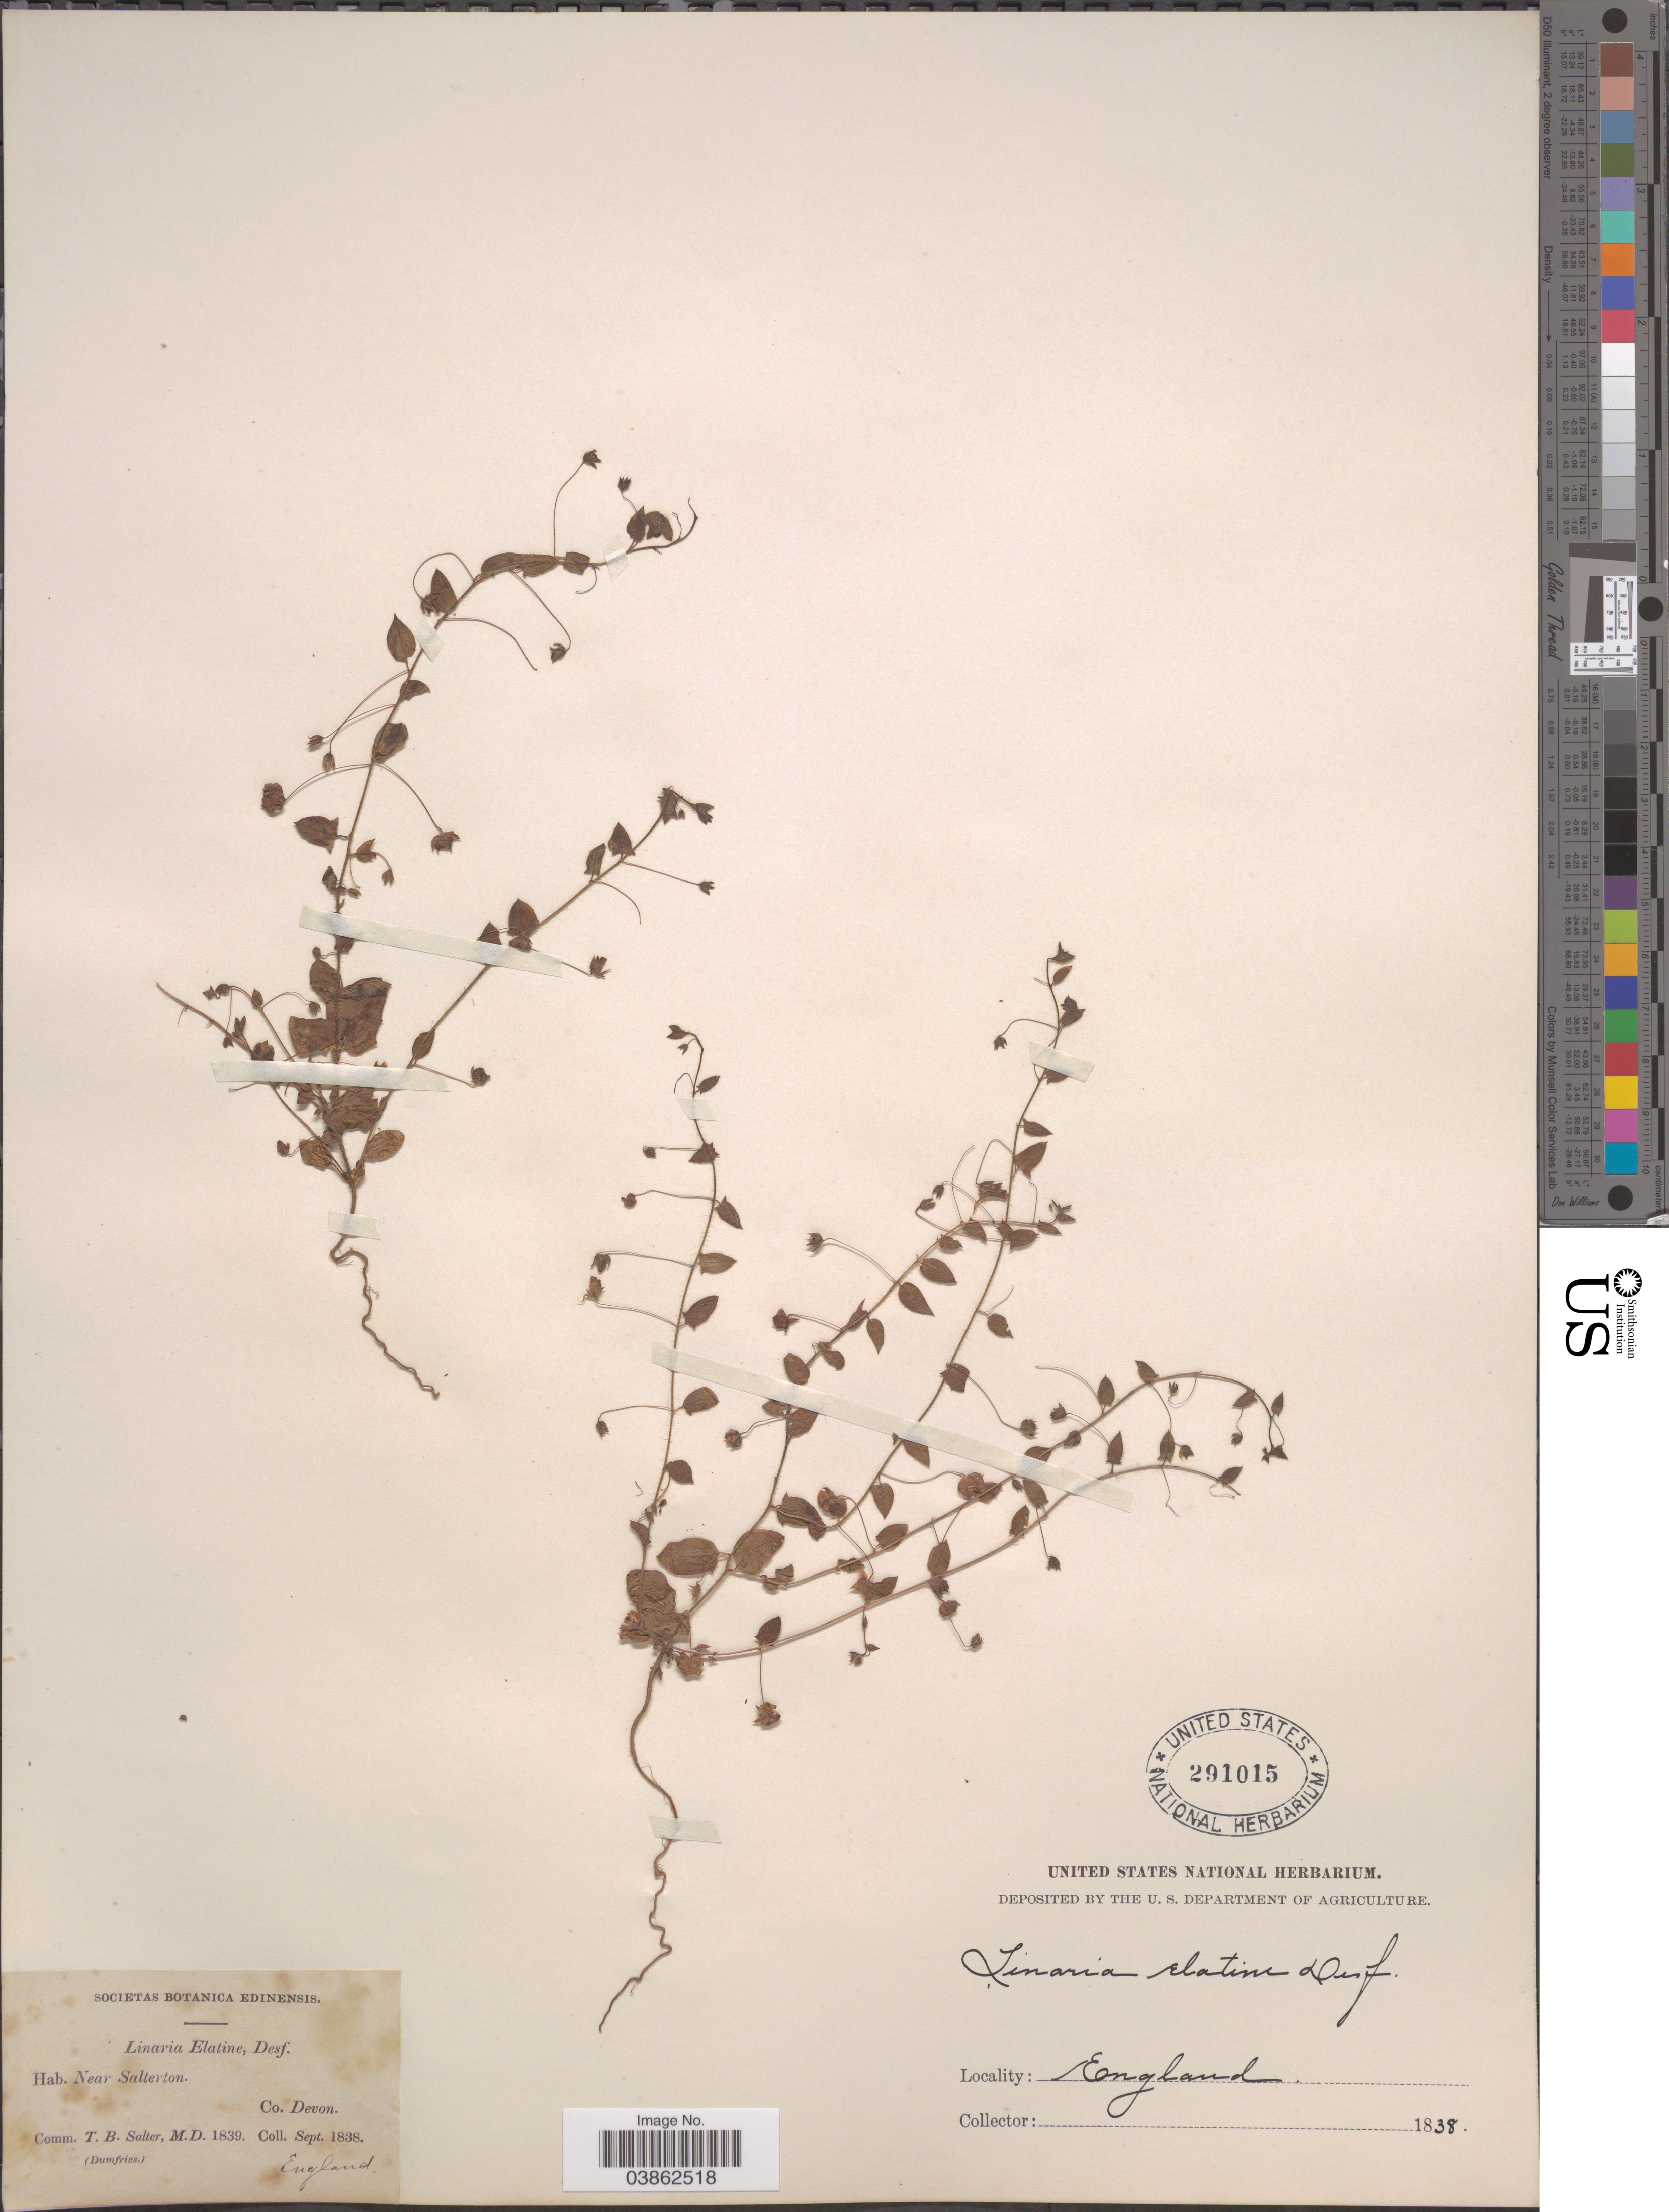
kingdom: Plantae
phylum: Tracheophyta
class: Magnoliopsida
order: Lamiales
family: Plantaginaceae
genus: Elatinoides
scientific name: Elatinoides elatine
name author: (L.) Wettst.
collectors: T. Salter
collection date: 1838-09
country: United Kingdom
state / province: England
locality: Near Salterton. Co. Devon.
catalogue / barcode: US 291015